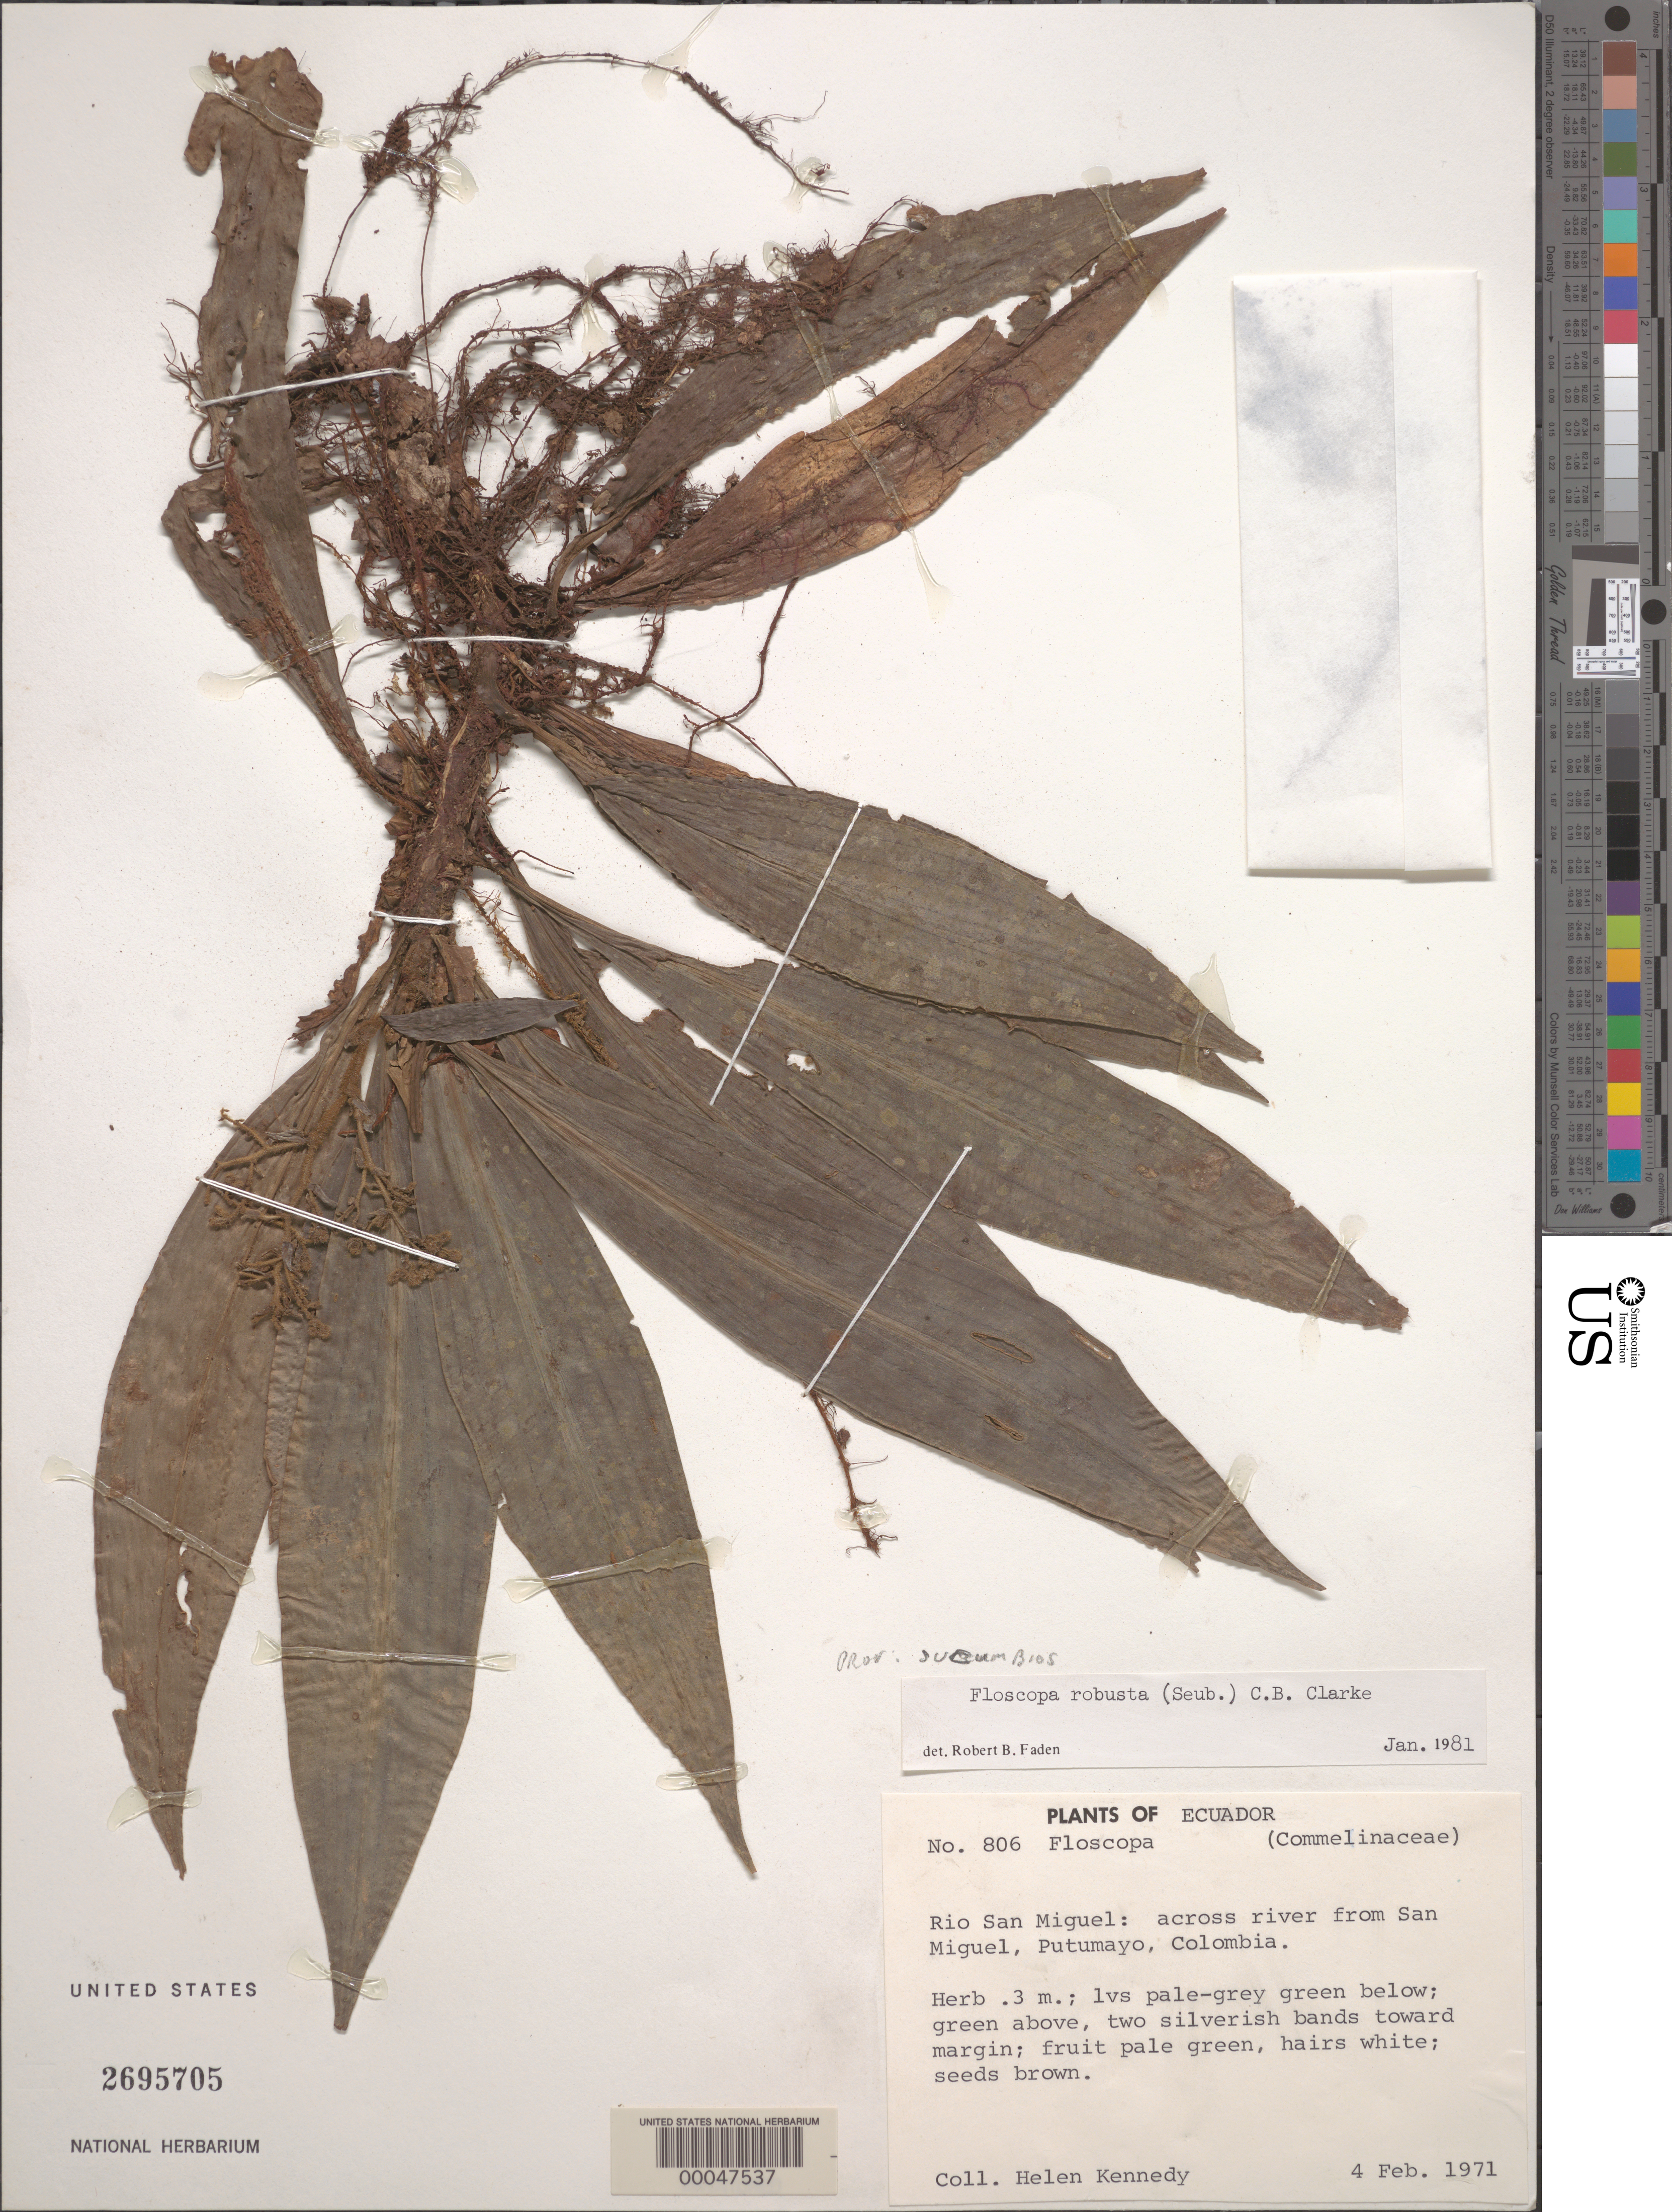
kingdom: Plantae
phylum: Tracheophyta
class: Liliopsida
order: Commelinales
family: Commelinaceae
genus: Floscopa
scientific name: Floscopa robusta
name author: (Seub.) C.B. Clarke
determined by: Faden, Robert B., (US), Smithsonian Institution - National Museum of Natural History (UNITED STATES)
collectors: H. Kennedy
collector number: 806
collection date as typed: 04 Feb 1971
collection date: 1971-02-04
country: Colombia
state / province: Putumayo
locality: Rio Sal Miguel, across River from Sal Miguel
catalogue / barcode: US 2695705